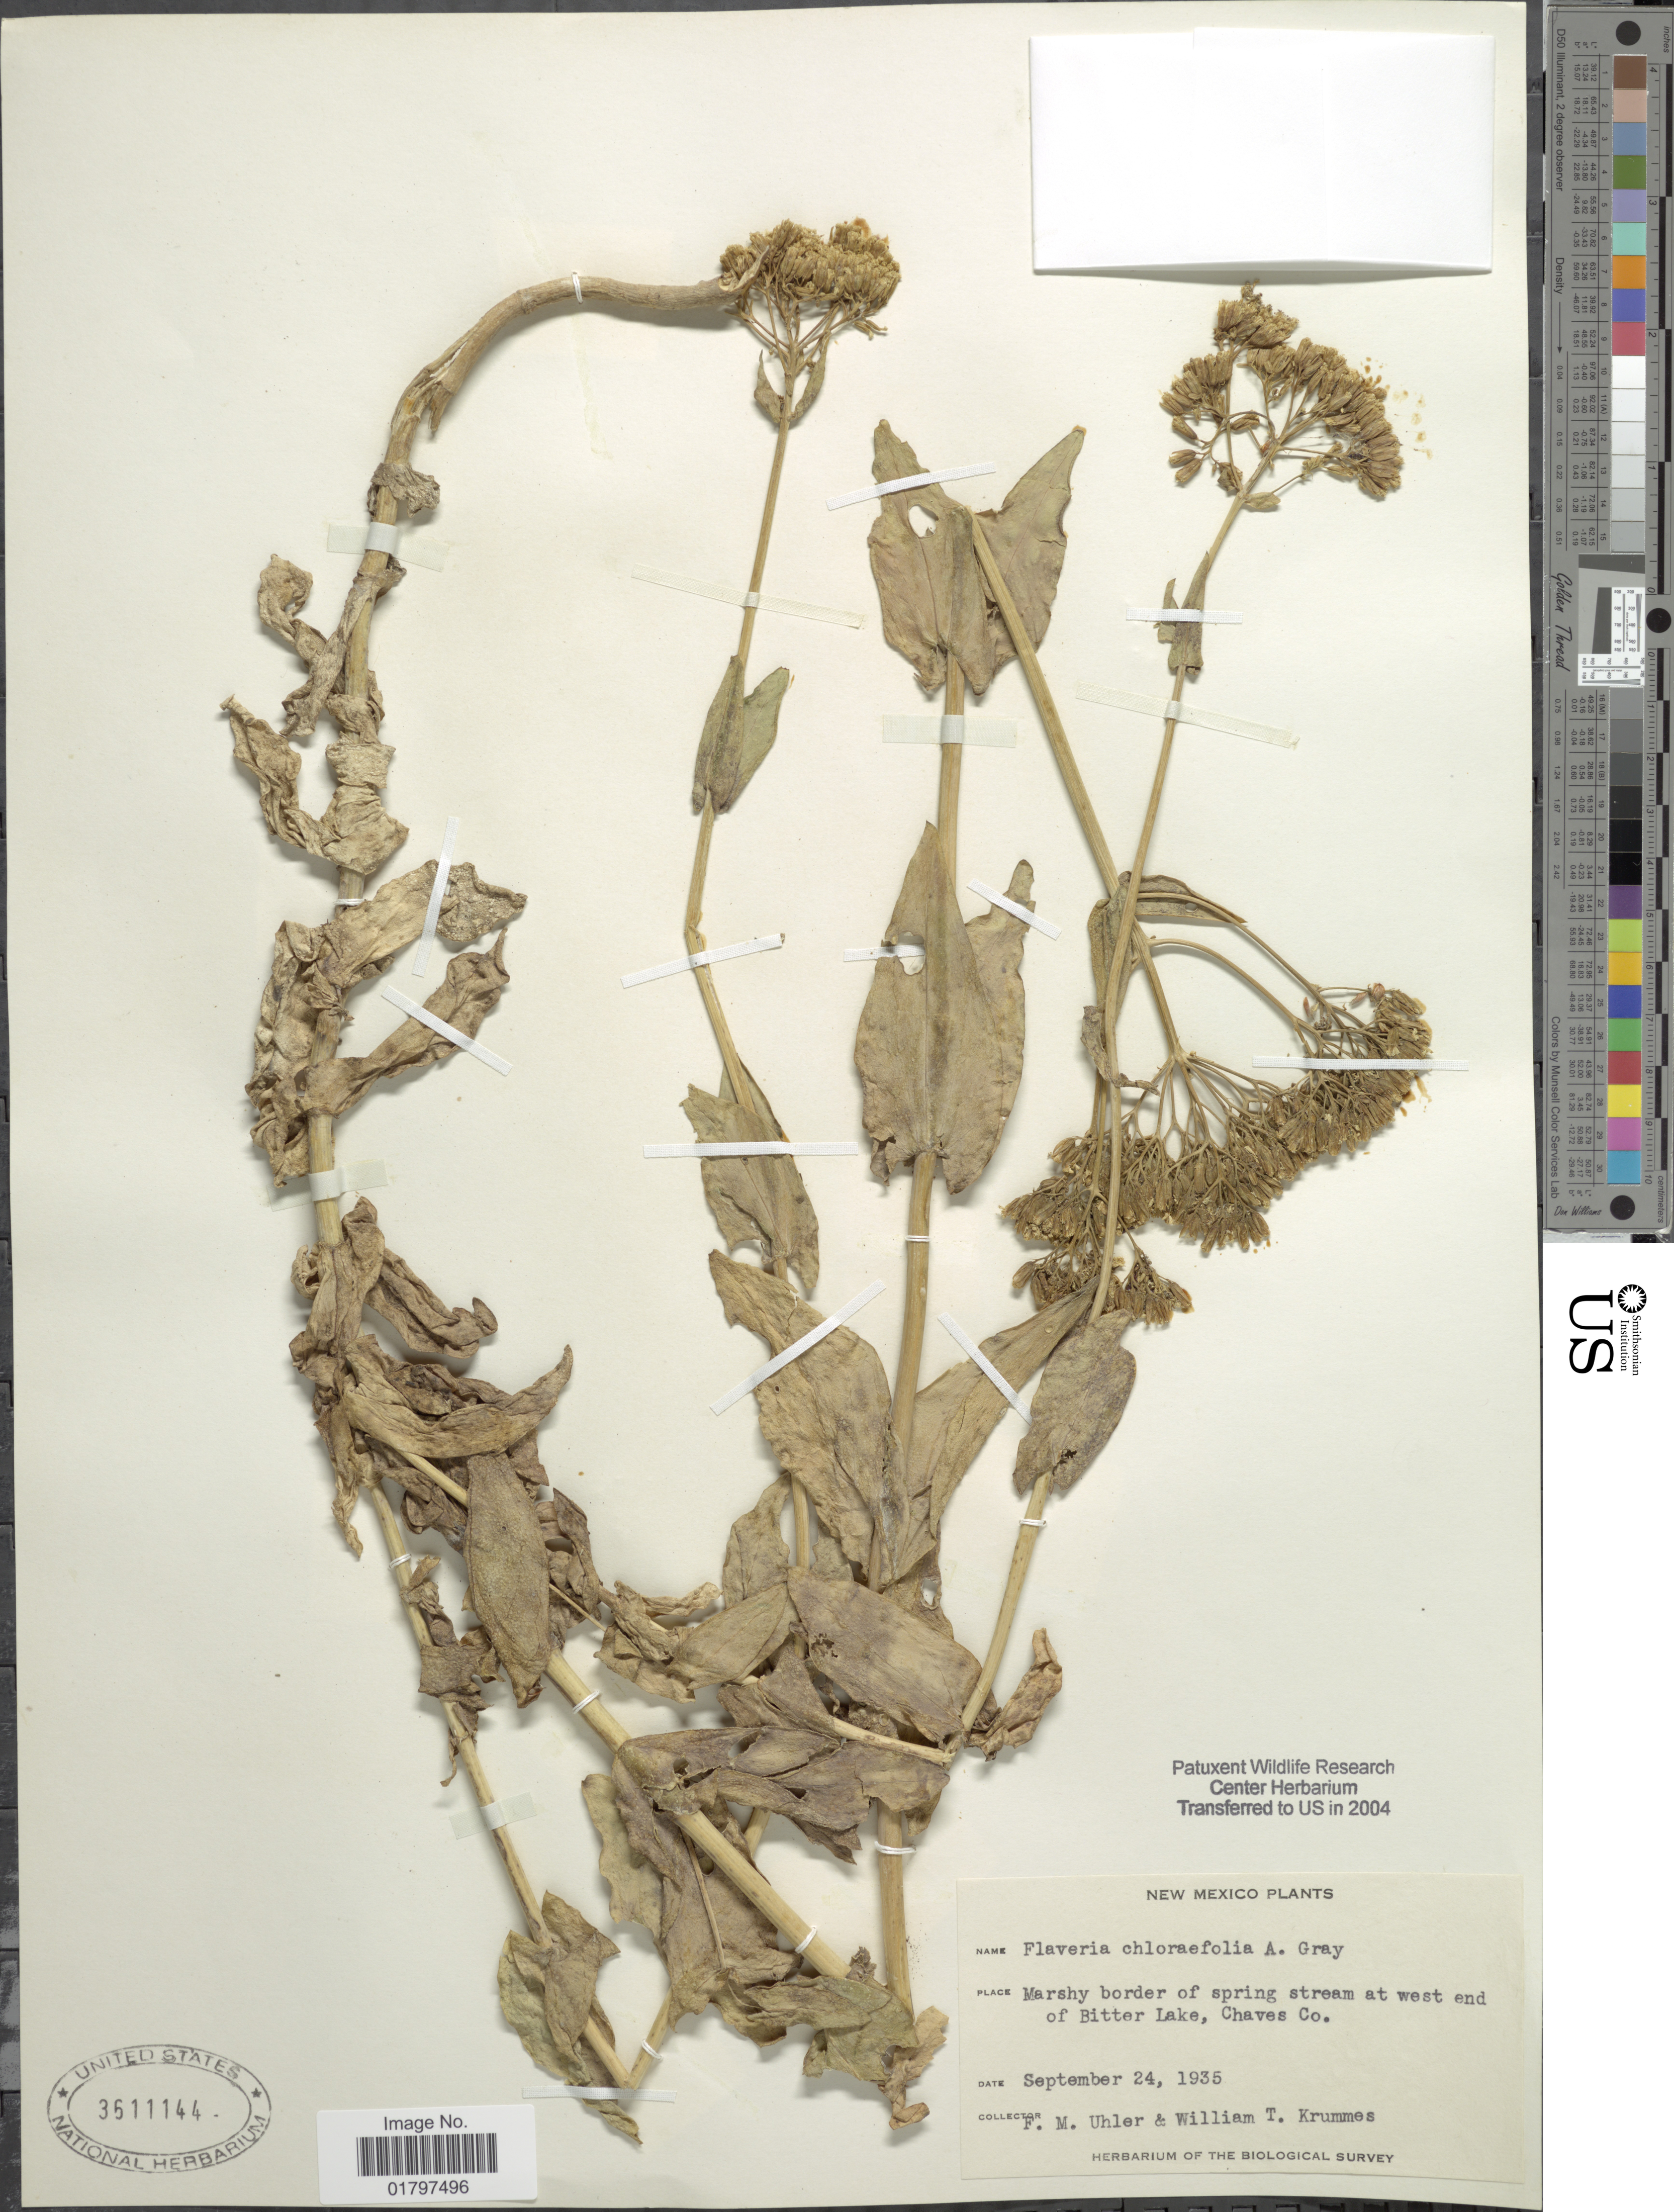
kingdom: Plantae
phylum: Tracheophyta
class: Magnoliopsida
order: Asterales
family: Asteraceae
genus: Flaveria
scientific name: Flaveria chloraefolia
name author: A. Gray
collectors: F. M. Uhler & W. Krummes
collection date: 1935-09-24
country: United States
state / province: New Mexico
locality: Marshy border of spring stream at west end of Bitter Lake, Chaves Co.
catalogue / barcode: US 3611144